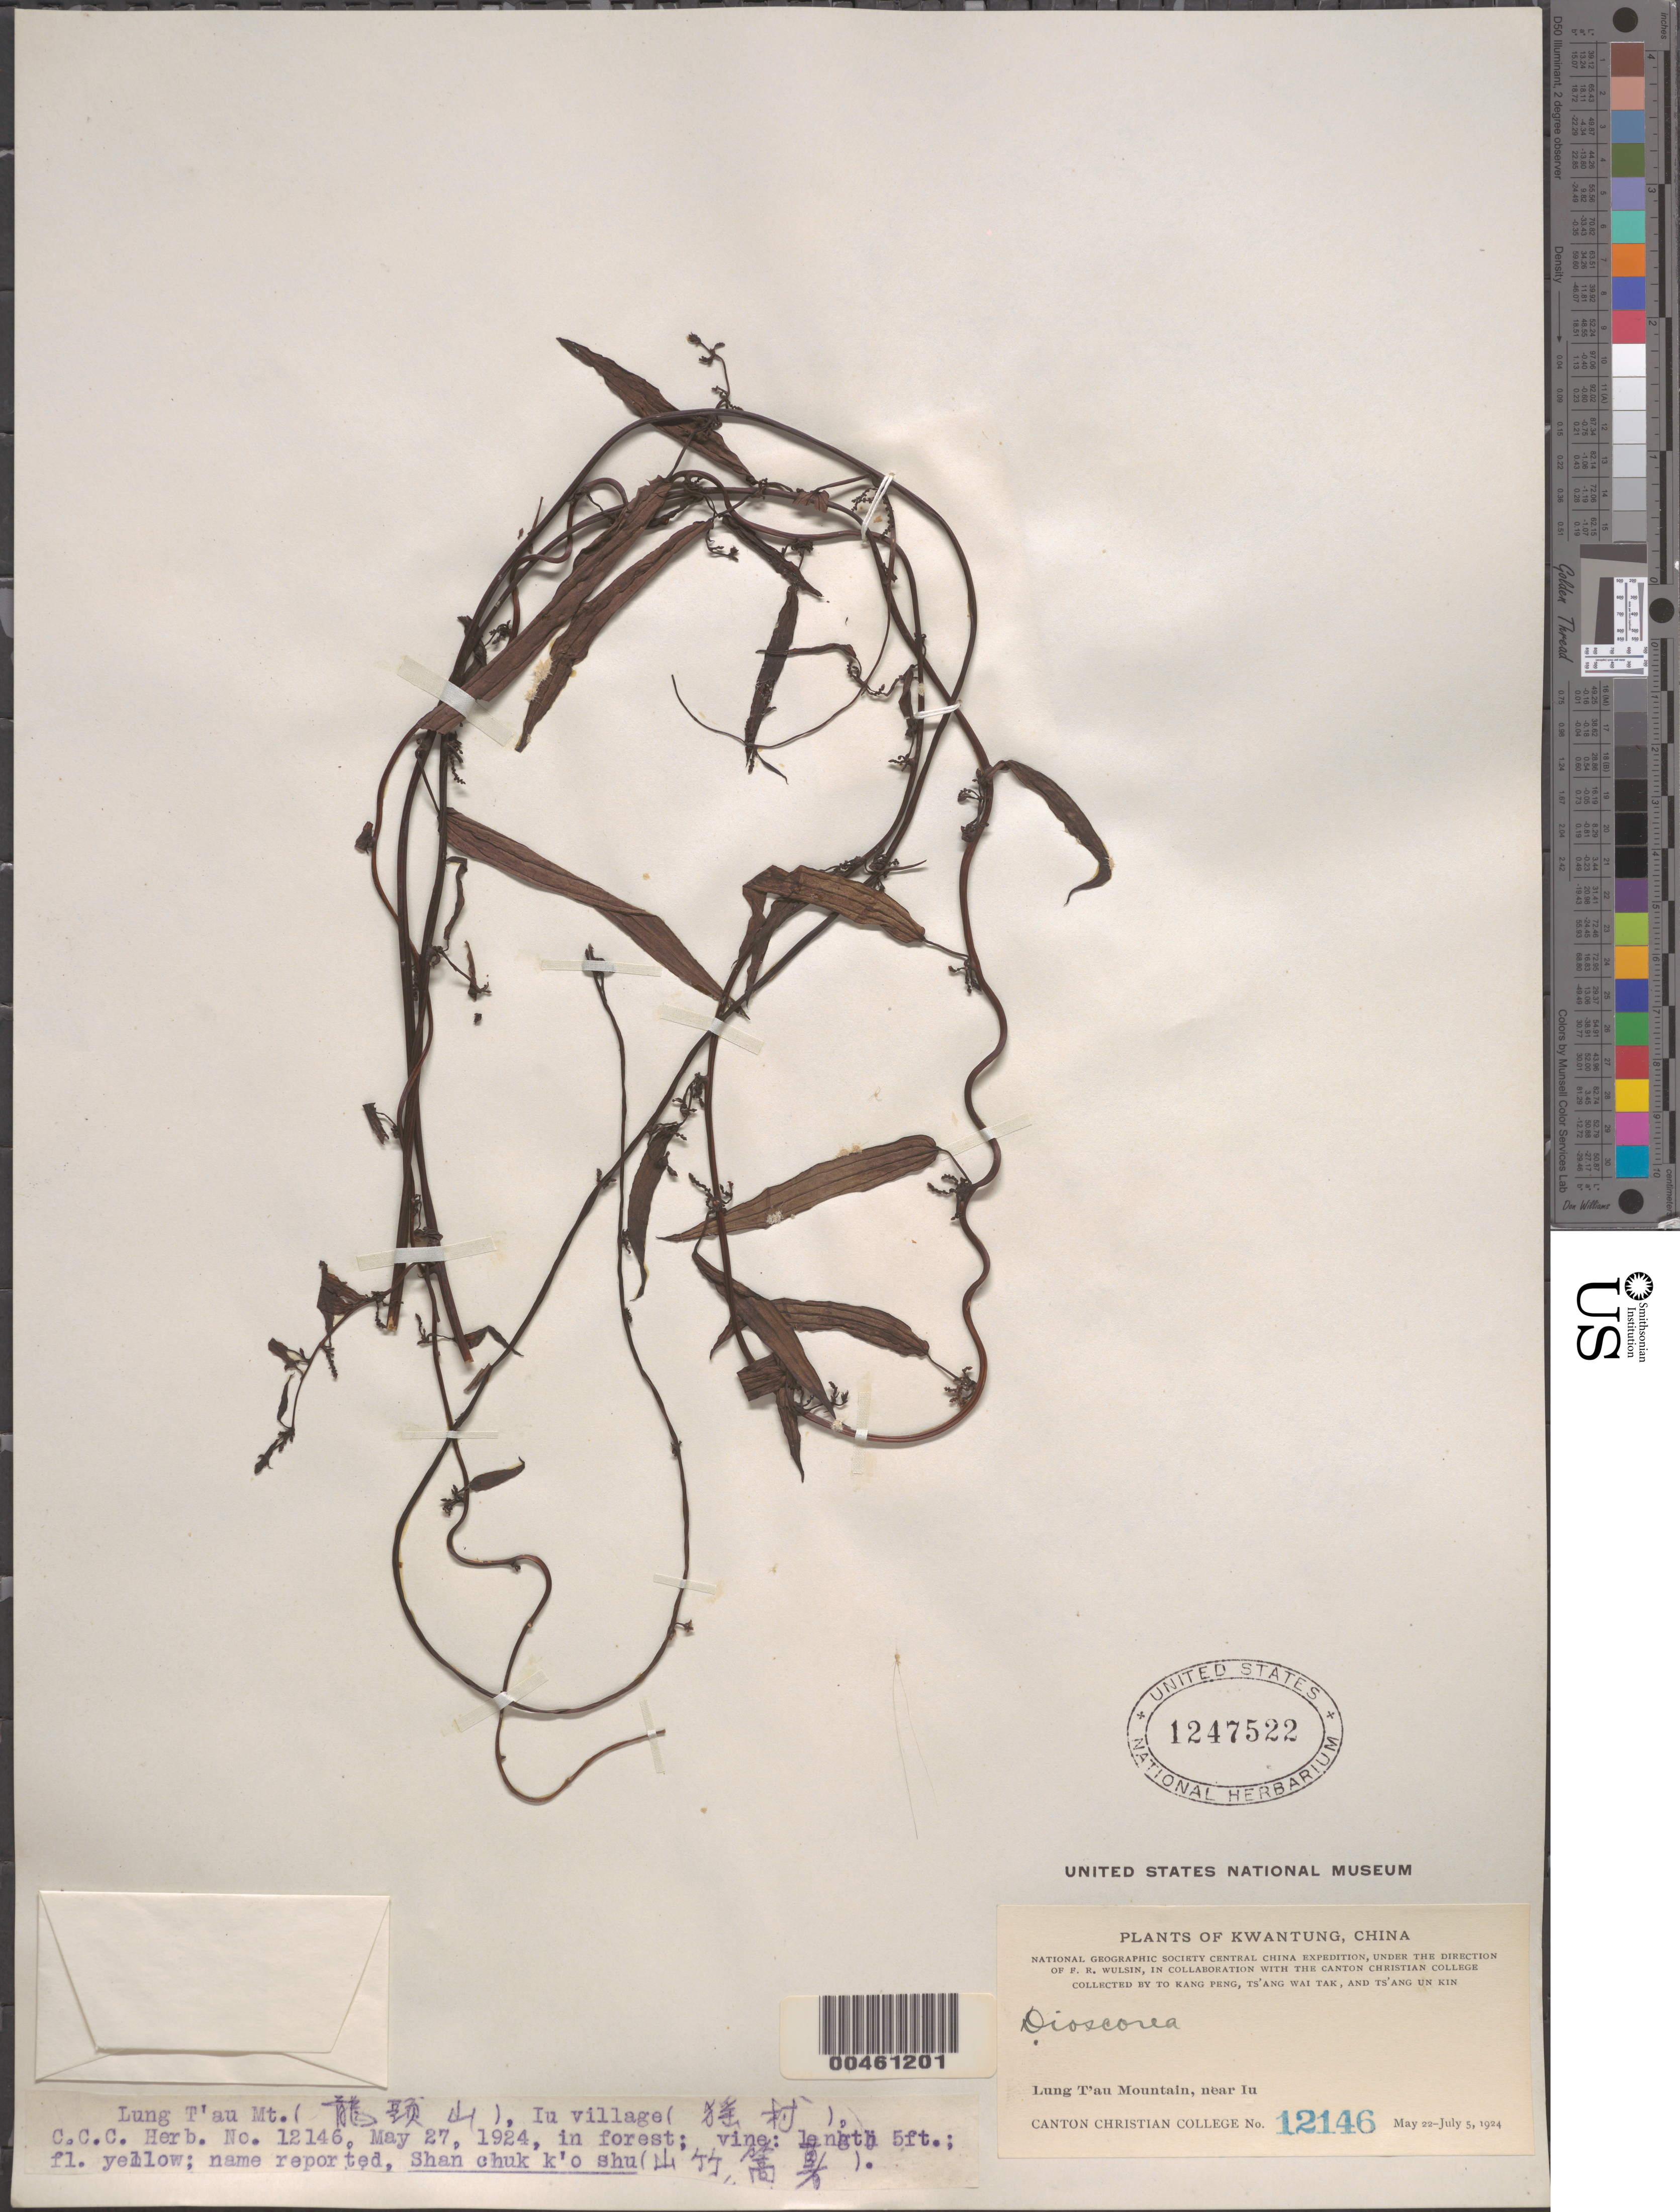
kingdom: Plantae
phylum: Tracheophyta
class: Liliopsida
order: Dioscoreales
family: Dioscoreaceae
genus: Dioscorea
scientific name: Dioscorea sp.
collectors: Kang Peng To, W. T. Tsang & U. K. Tsang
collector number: Herb. No. 12146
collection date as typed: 27 May 1924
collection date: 1924-05-27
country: China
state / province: Guangdong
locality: Lung T'au Mountain, near Iu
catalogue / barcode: US 1247522